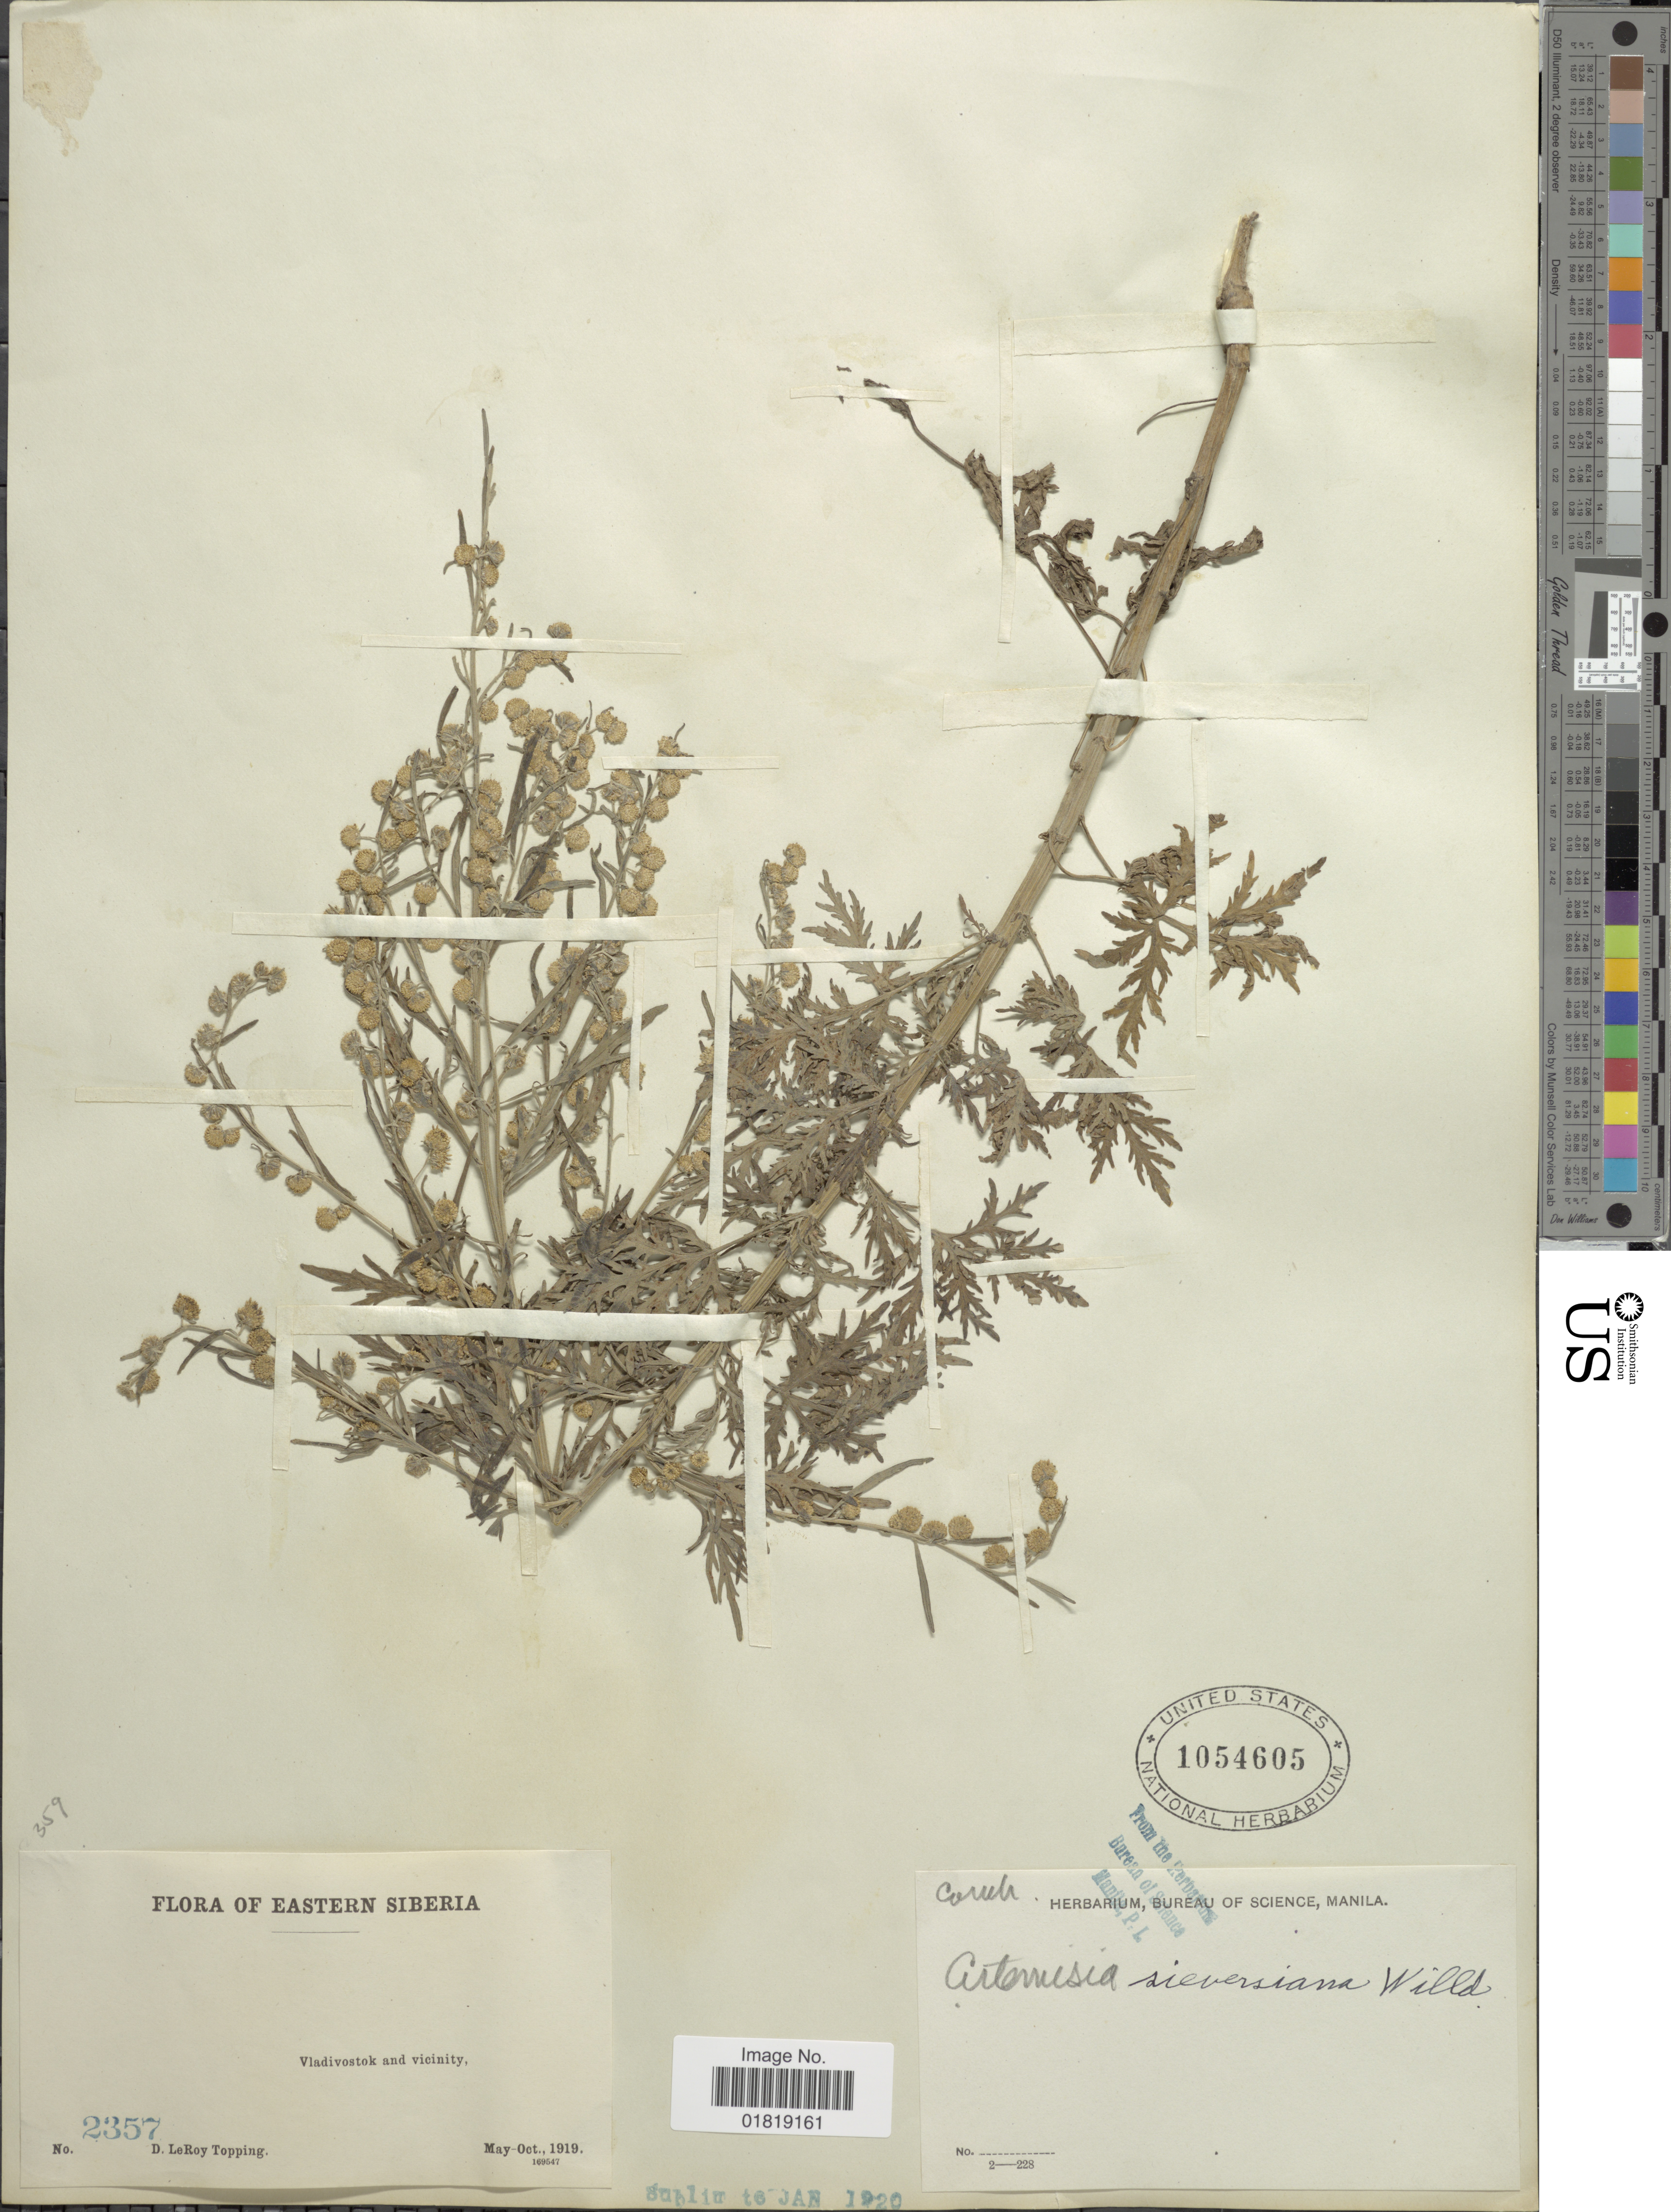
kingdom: Plantae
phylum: Tracheophyta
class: Magnoliopsida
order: Asterales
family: Asteraceae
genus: Artemisia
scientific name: Artemisia sieversiana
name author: Willd.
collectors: D. L. Topping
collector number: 2357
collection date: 1919-05/1919-10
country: Russian Federation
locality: Eastern Siberia, Viadivostok and vicinity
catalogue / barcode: US 1054605